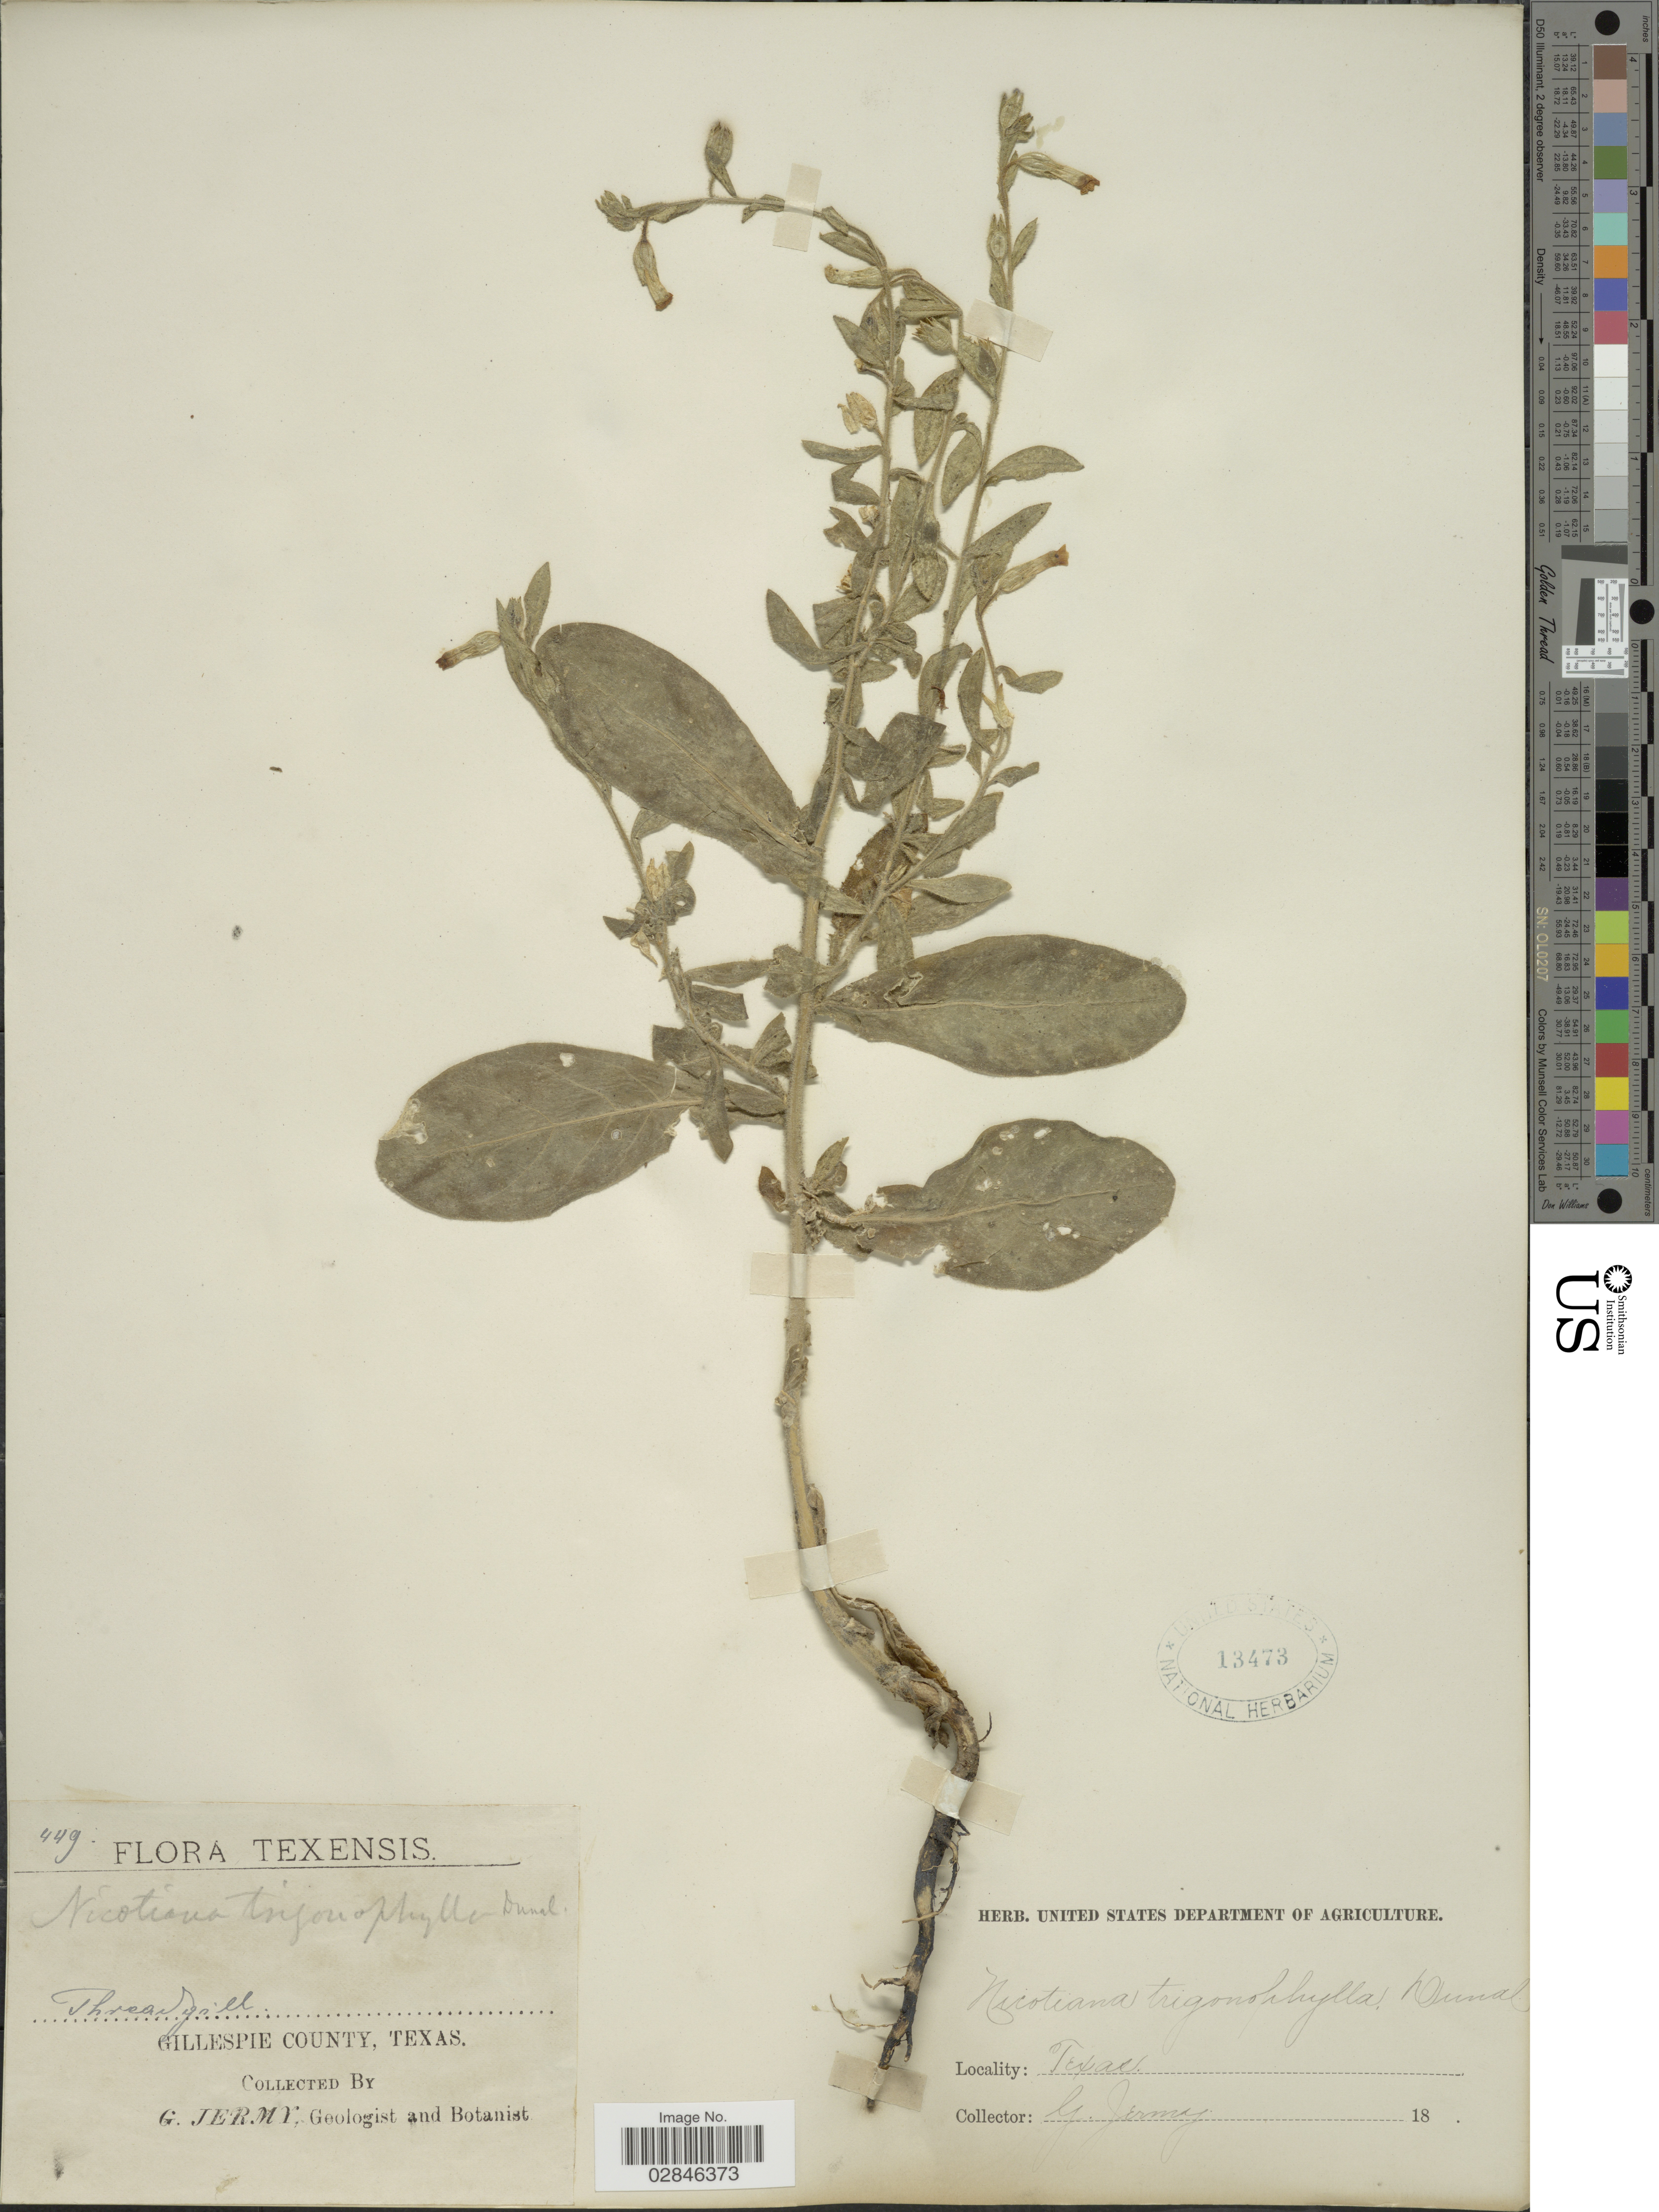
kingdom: Plantae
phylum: Tracheophyta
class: Magnoliopsida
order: Solanales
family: Solanaceae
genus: Nicotiana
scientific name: Nicotiana trigonophylla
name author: Dunal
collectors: G. Jermy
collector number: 449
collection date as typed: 18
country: United States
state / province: Texas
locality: Gillespie County.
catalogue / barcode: US 13473